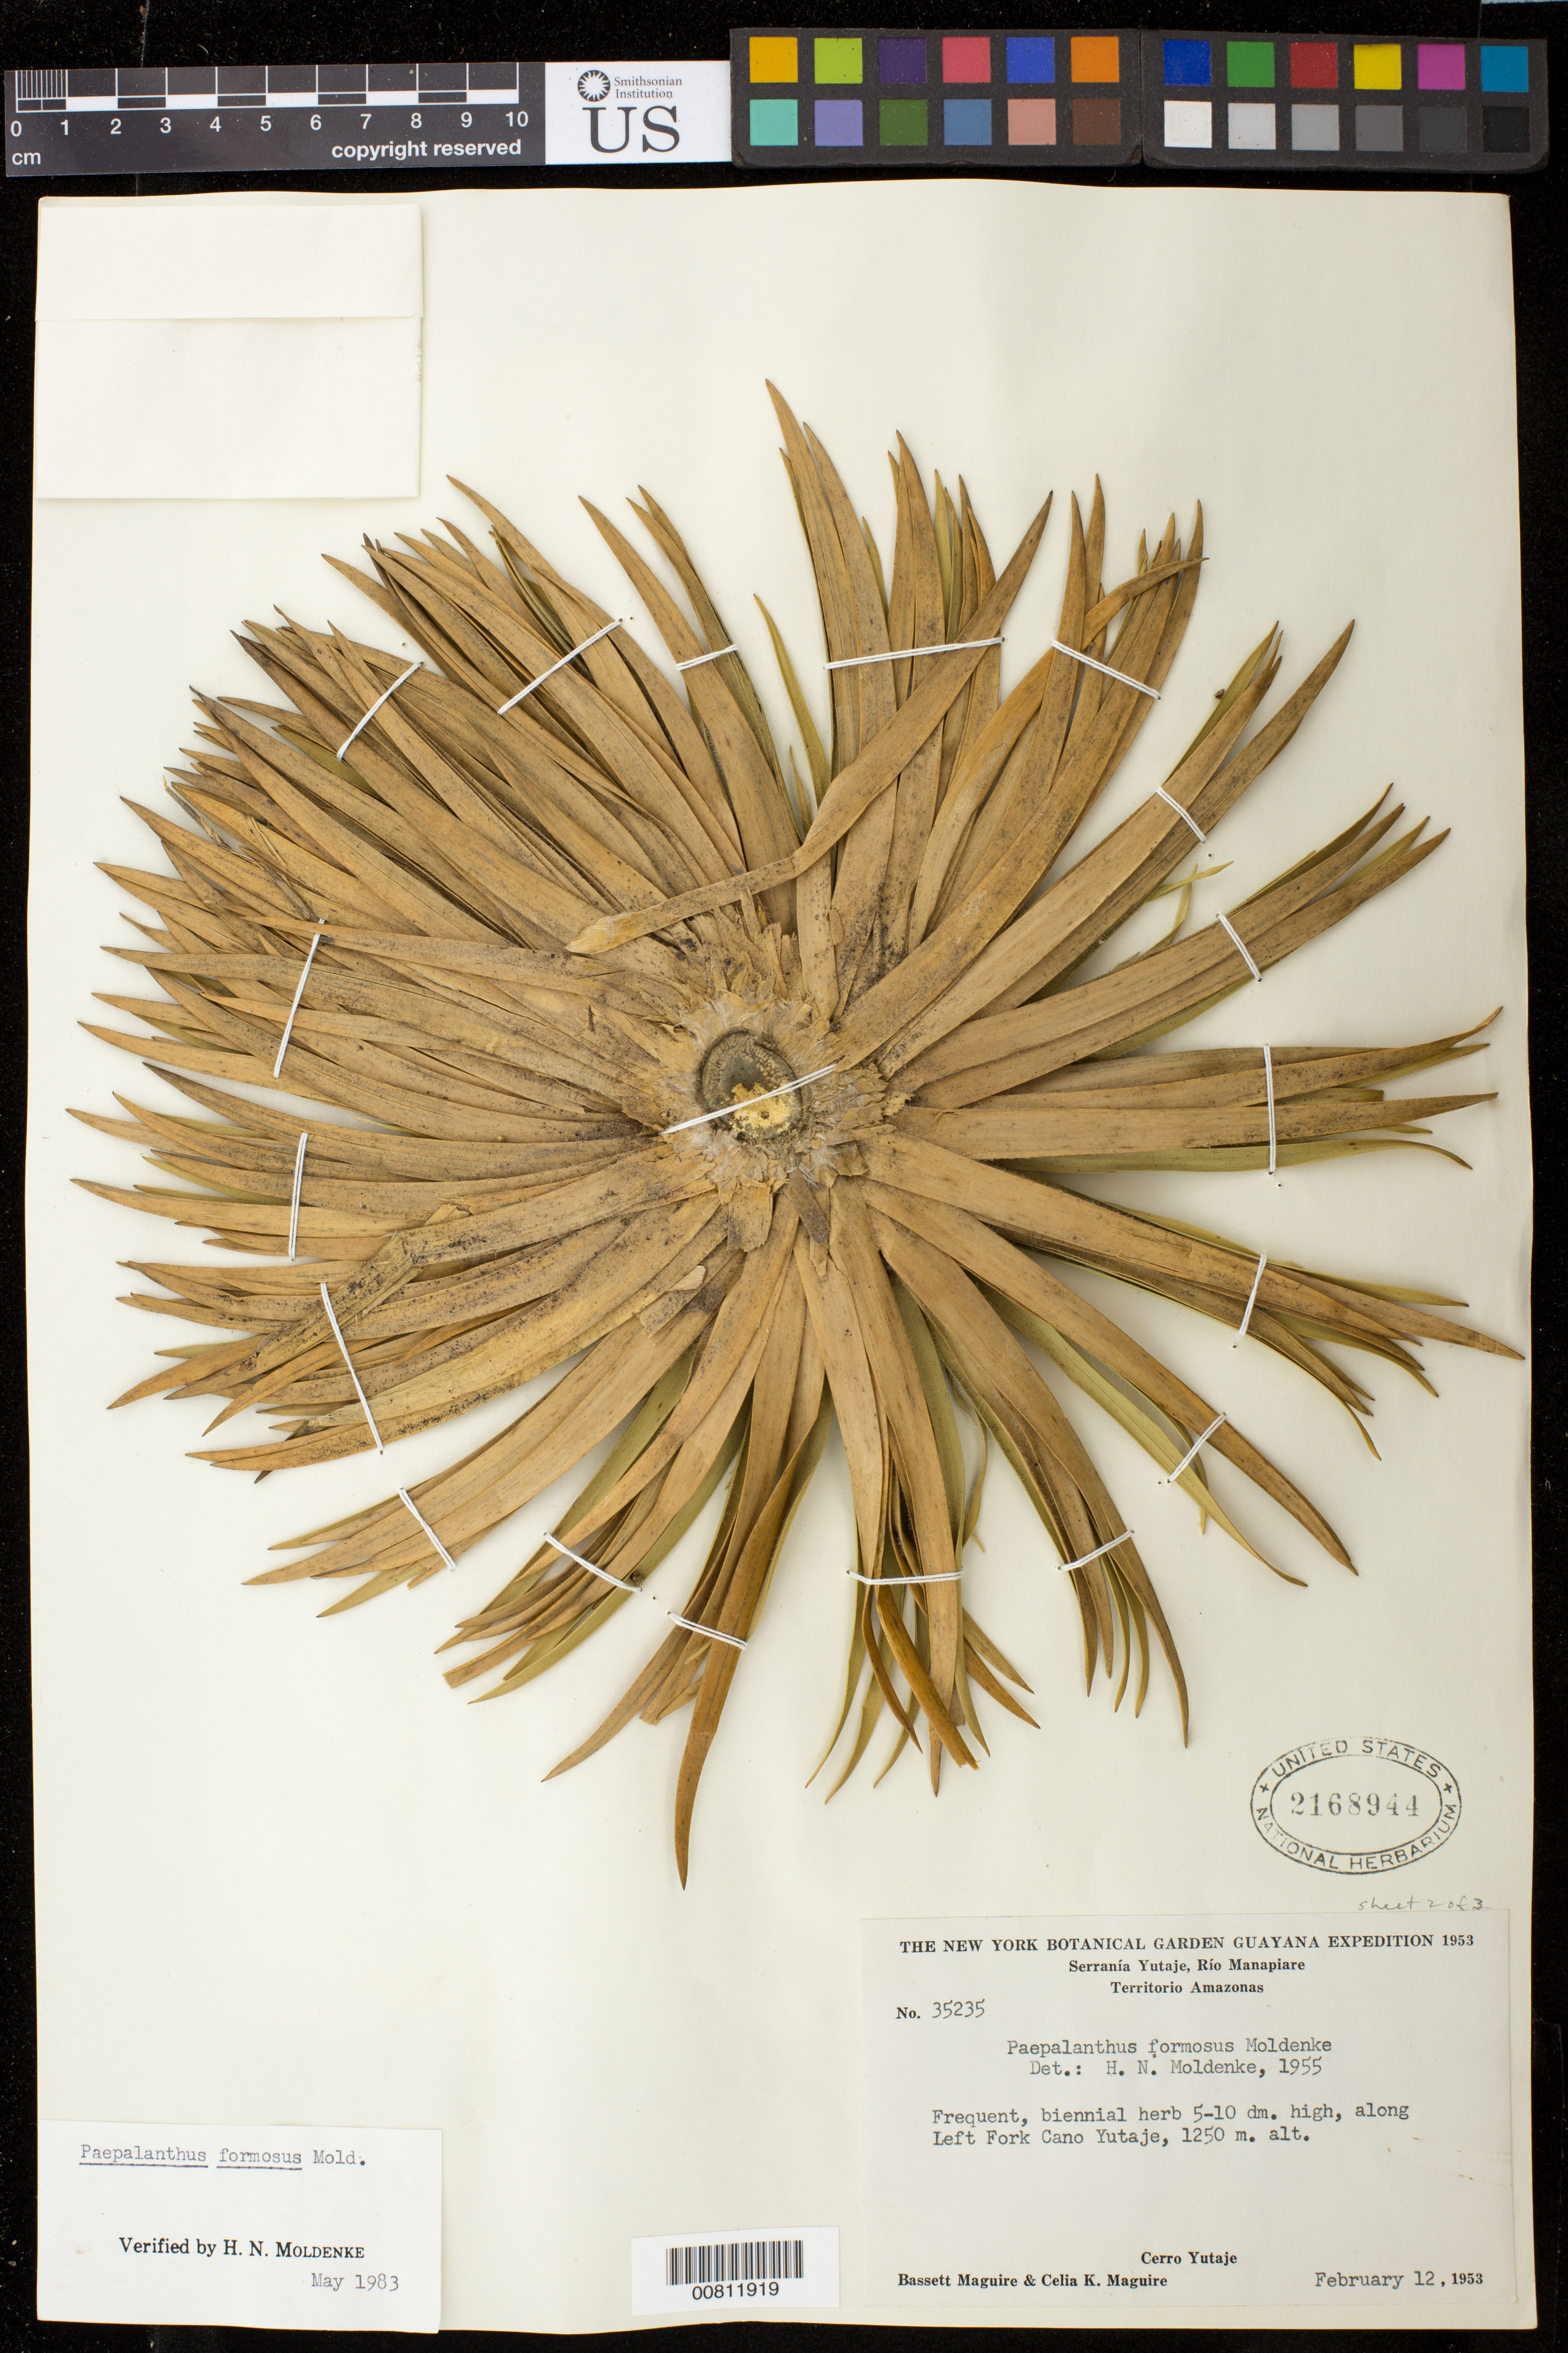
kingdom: Plantae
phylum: Tracheophyta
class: Liliopsida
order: Poales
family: Eriocaulaceae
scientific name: Coracoralina chiquitensis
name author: (Herzog) Andrino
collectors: B. Maguire & C. K. Maguire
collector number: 35235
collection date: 1953-02-12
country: Venezuela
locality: Left Fork Cano Yutaje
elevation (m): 1250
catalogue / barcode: US 2168944